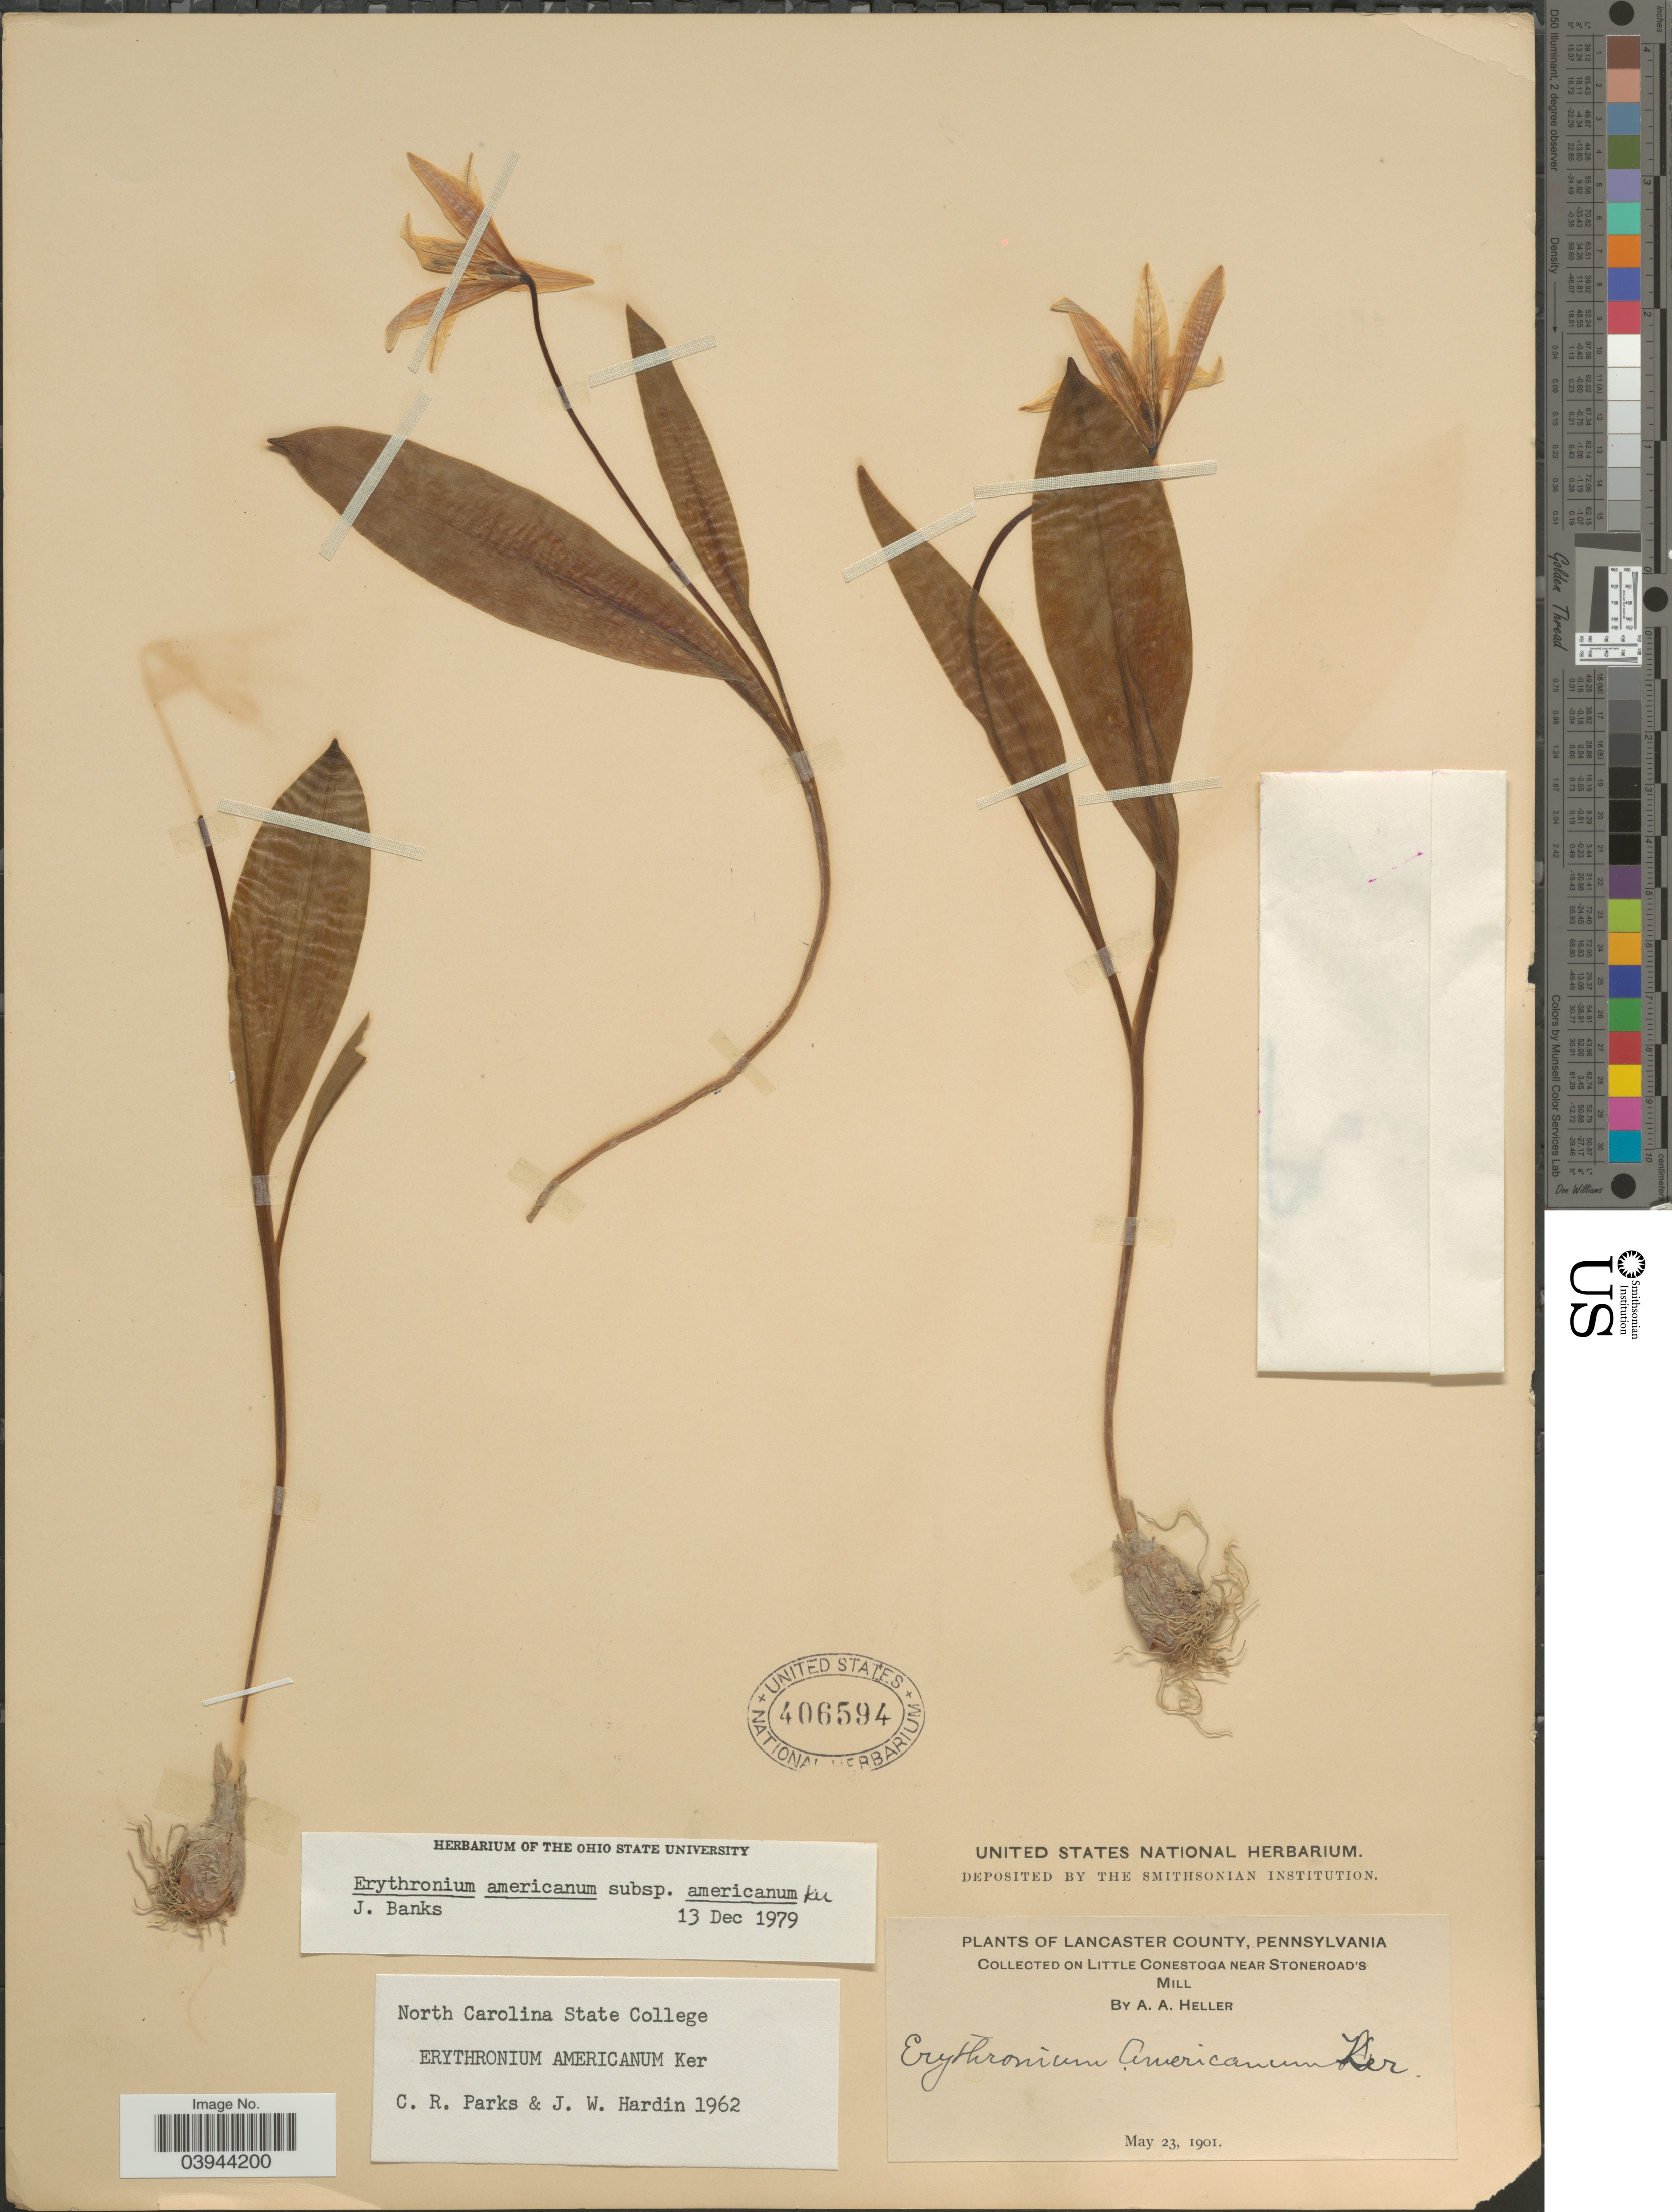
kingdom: Plantae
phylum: Tracheophyta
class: Liliopsida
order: Liliales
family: Liliaceae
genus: Erythronium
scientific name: Erythronium americanum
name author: Ker Gawl.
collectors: A. A. Heller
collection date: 1901-05-23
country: United States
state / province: Pennsylvania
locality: Lancaster County. On Little Conestoga near Stonerroad's Mill.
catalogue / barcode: US 406594